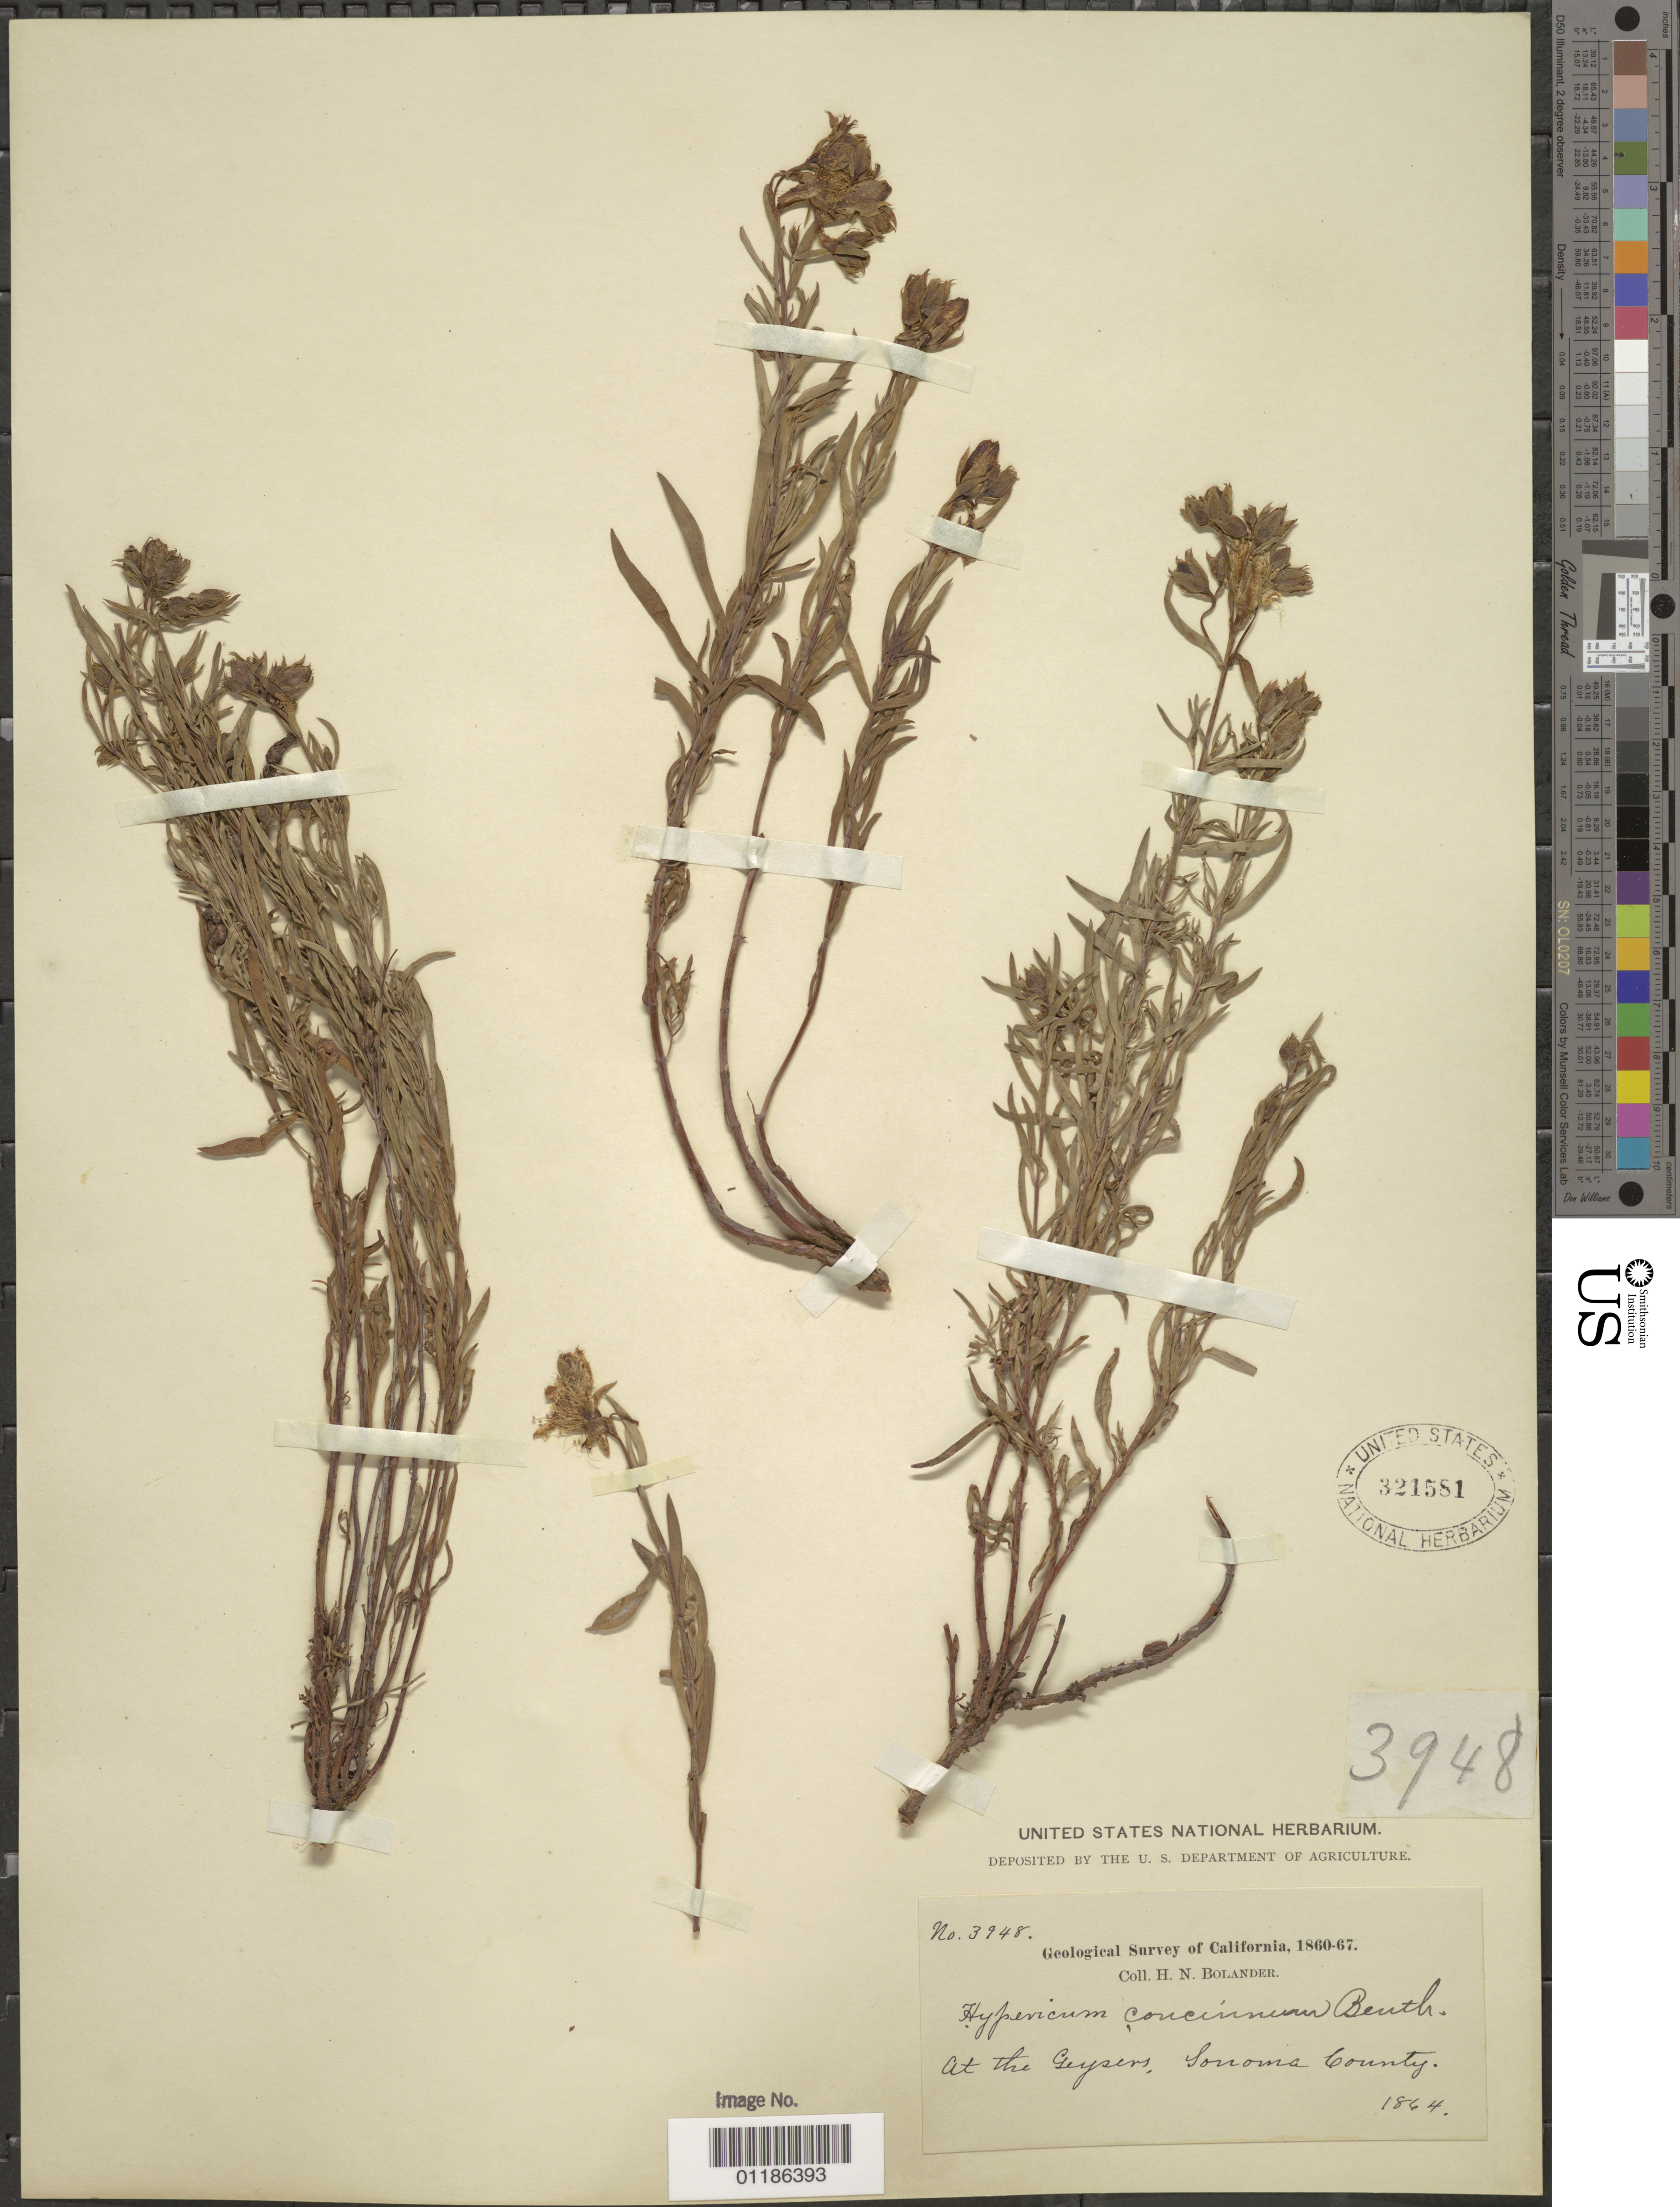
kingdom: Plantae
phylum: Tracheophyta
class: Magnoliopsida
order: Malpighiales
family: Hypericaceae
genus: Hypericum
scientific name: Hypericum concinnum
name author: Benth.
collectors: H. Bolander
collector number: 3948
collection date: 1864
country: United States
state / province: California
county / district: Sonoma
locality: At the Geysers.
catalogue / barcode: US 321581